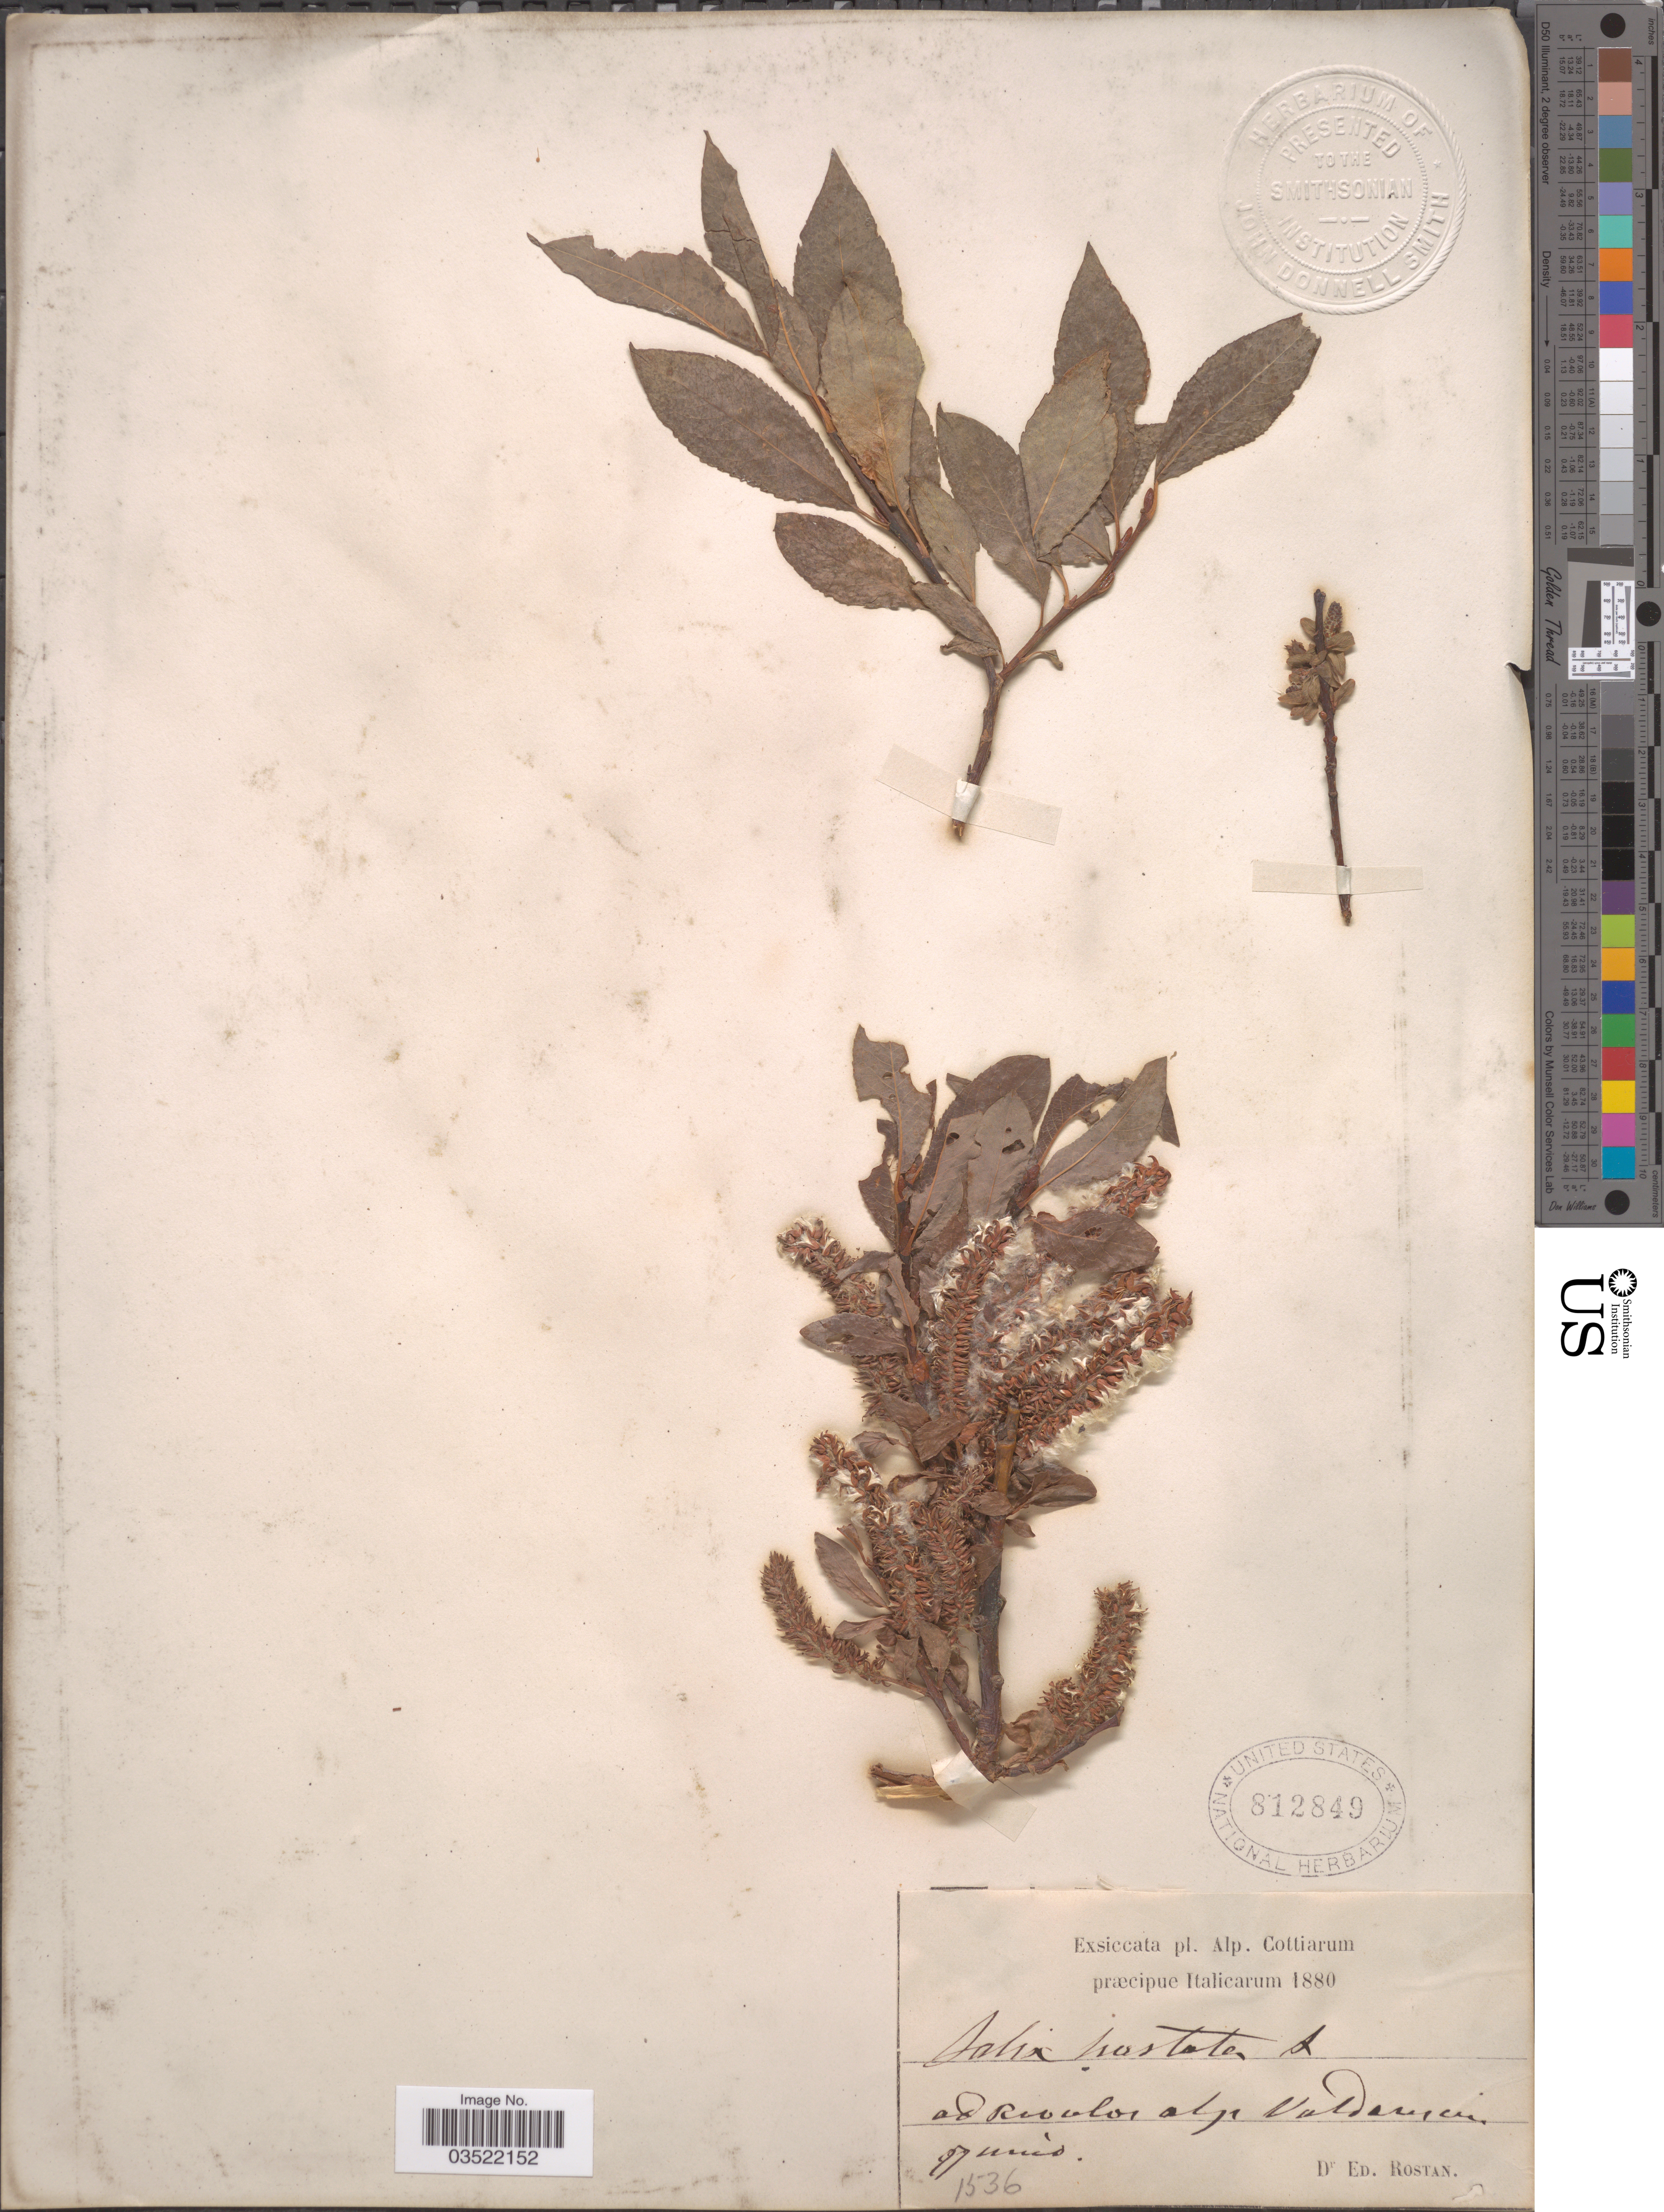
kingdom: Plantae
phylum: Tracheophyta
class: Magnoliopsida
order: Malpighiales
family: Salicaceae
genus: Salix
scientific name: Salix hastata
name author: L.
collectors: E. Rostan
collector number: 1536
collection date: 1880-05-09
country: Italy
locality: Pl. Alp. Cottiarum. [unsure placement] Italicarum. ad Rovolor alp Valdarycin. [interpreted]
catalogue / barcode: US 812849